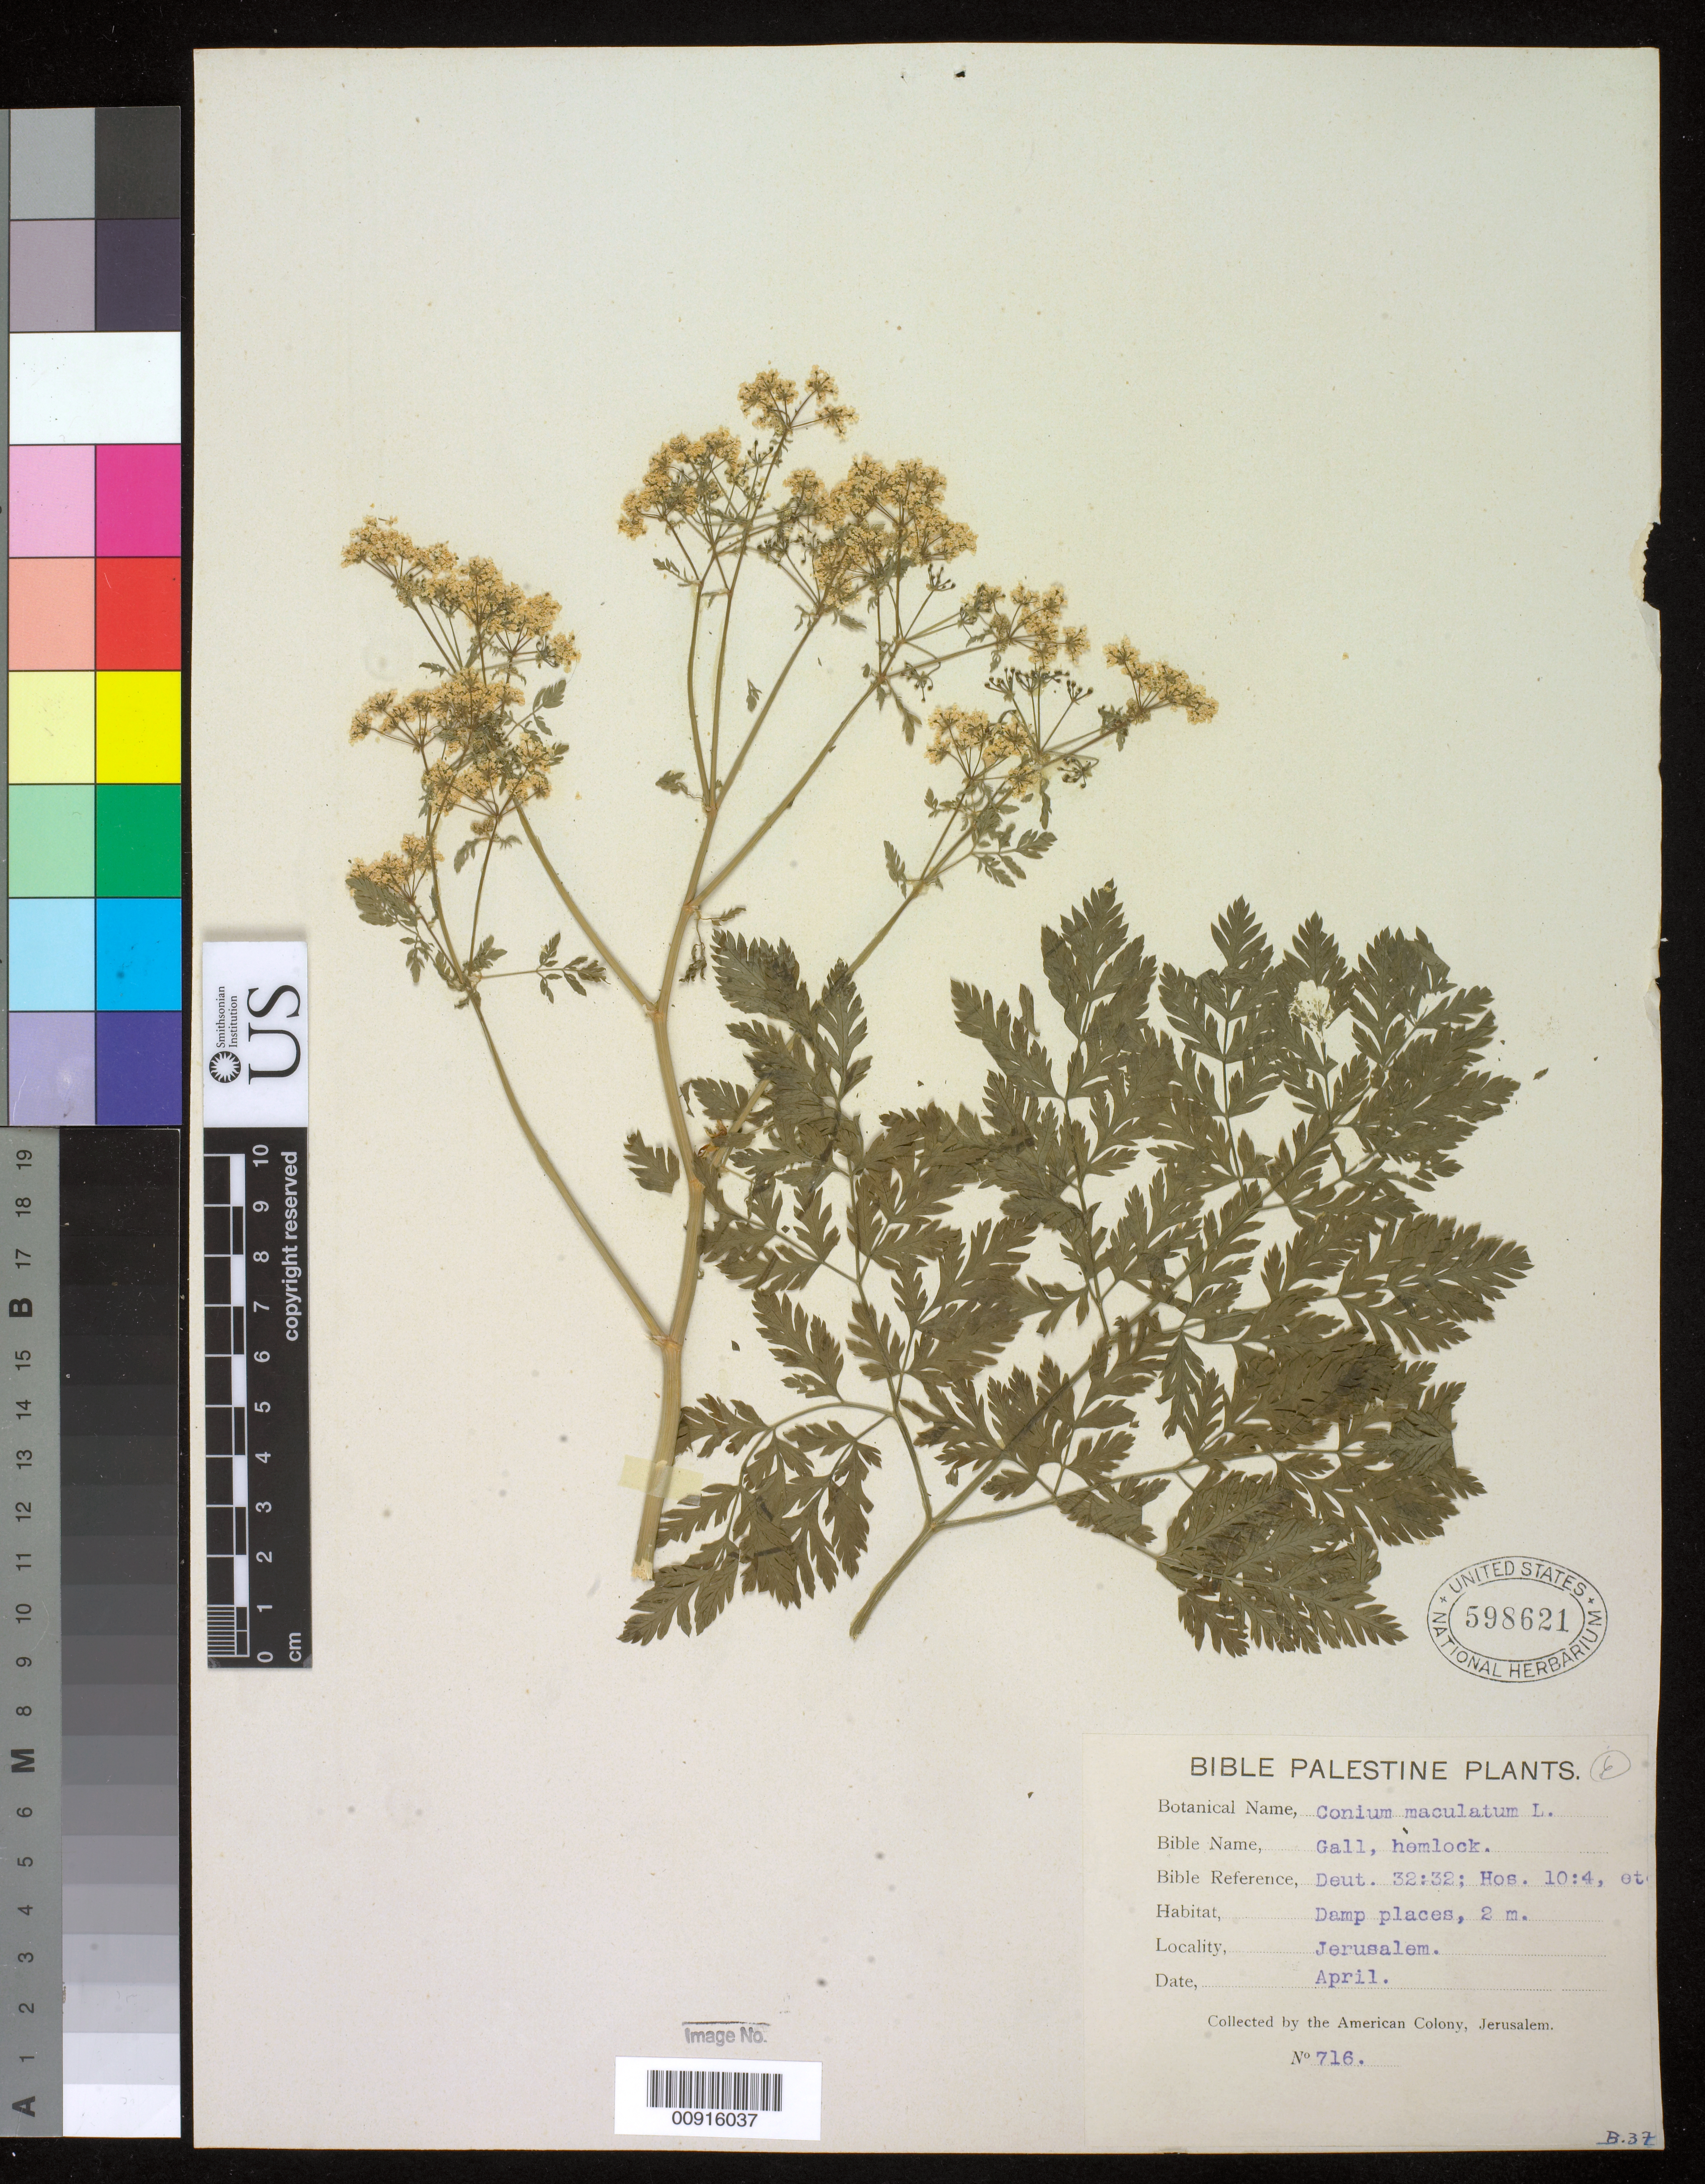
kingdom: Plantae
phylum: Tracheophyta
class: Magnoliopsida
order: Apiales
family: Apiaceae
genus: Conium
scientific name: Conium maculatum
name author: L.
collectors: American Colony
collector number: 716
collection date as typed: Apr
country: Israel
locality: Jerusalem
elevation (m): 2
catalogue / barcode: US 598621